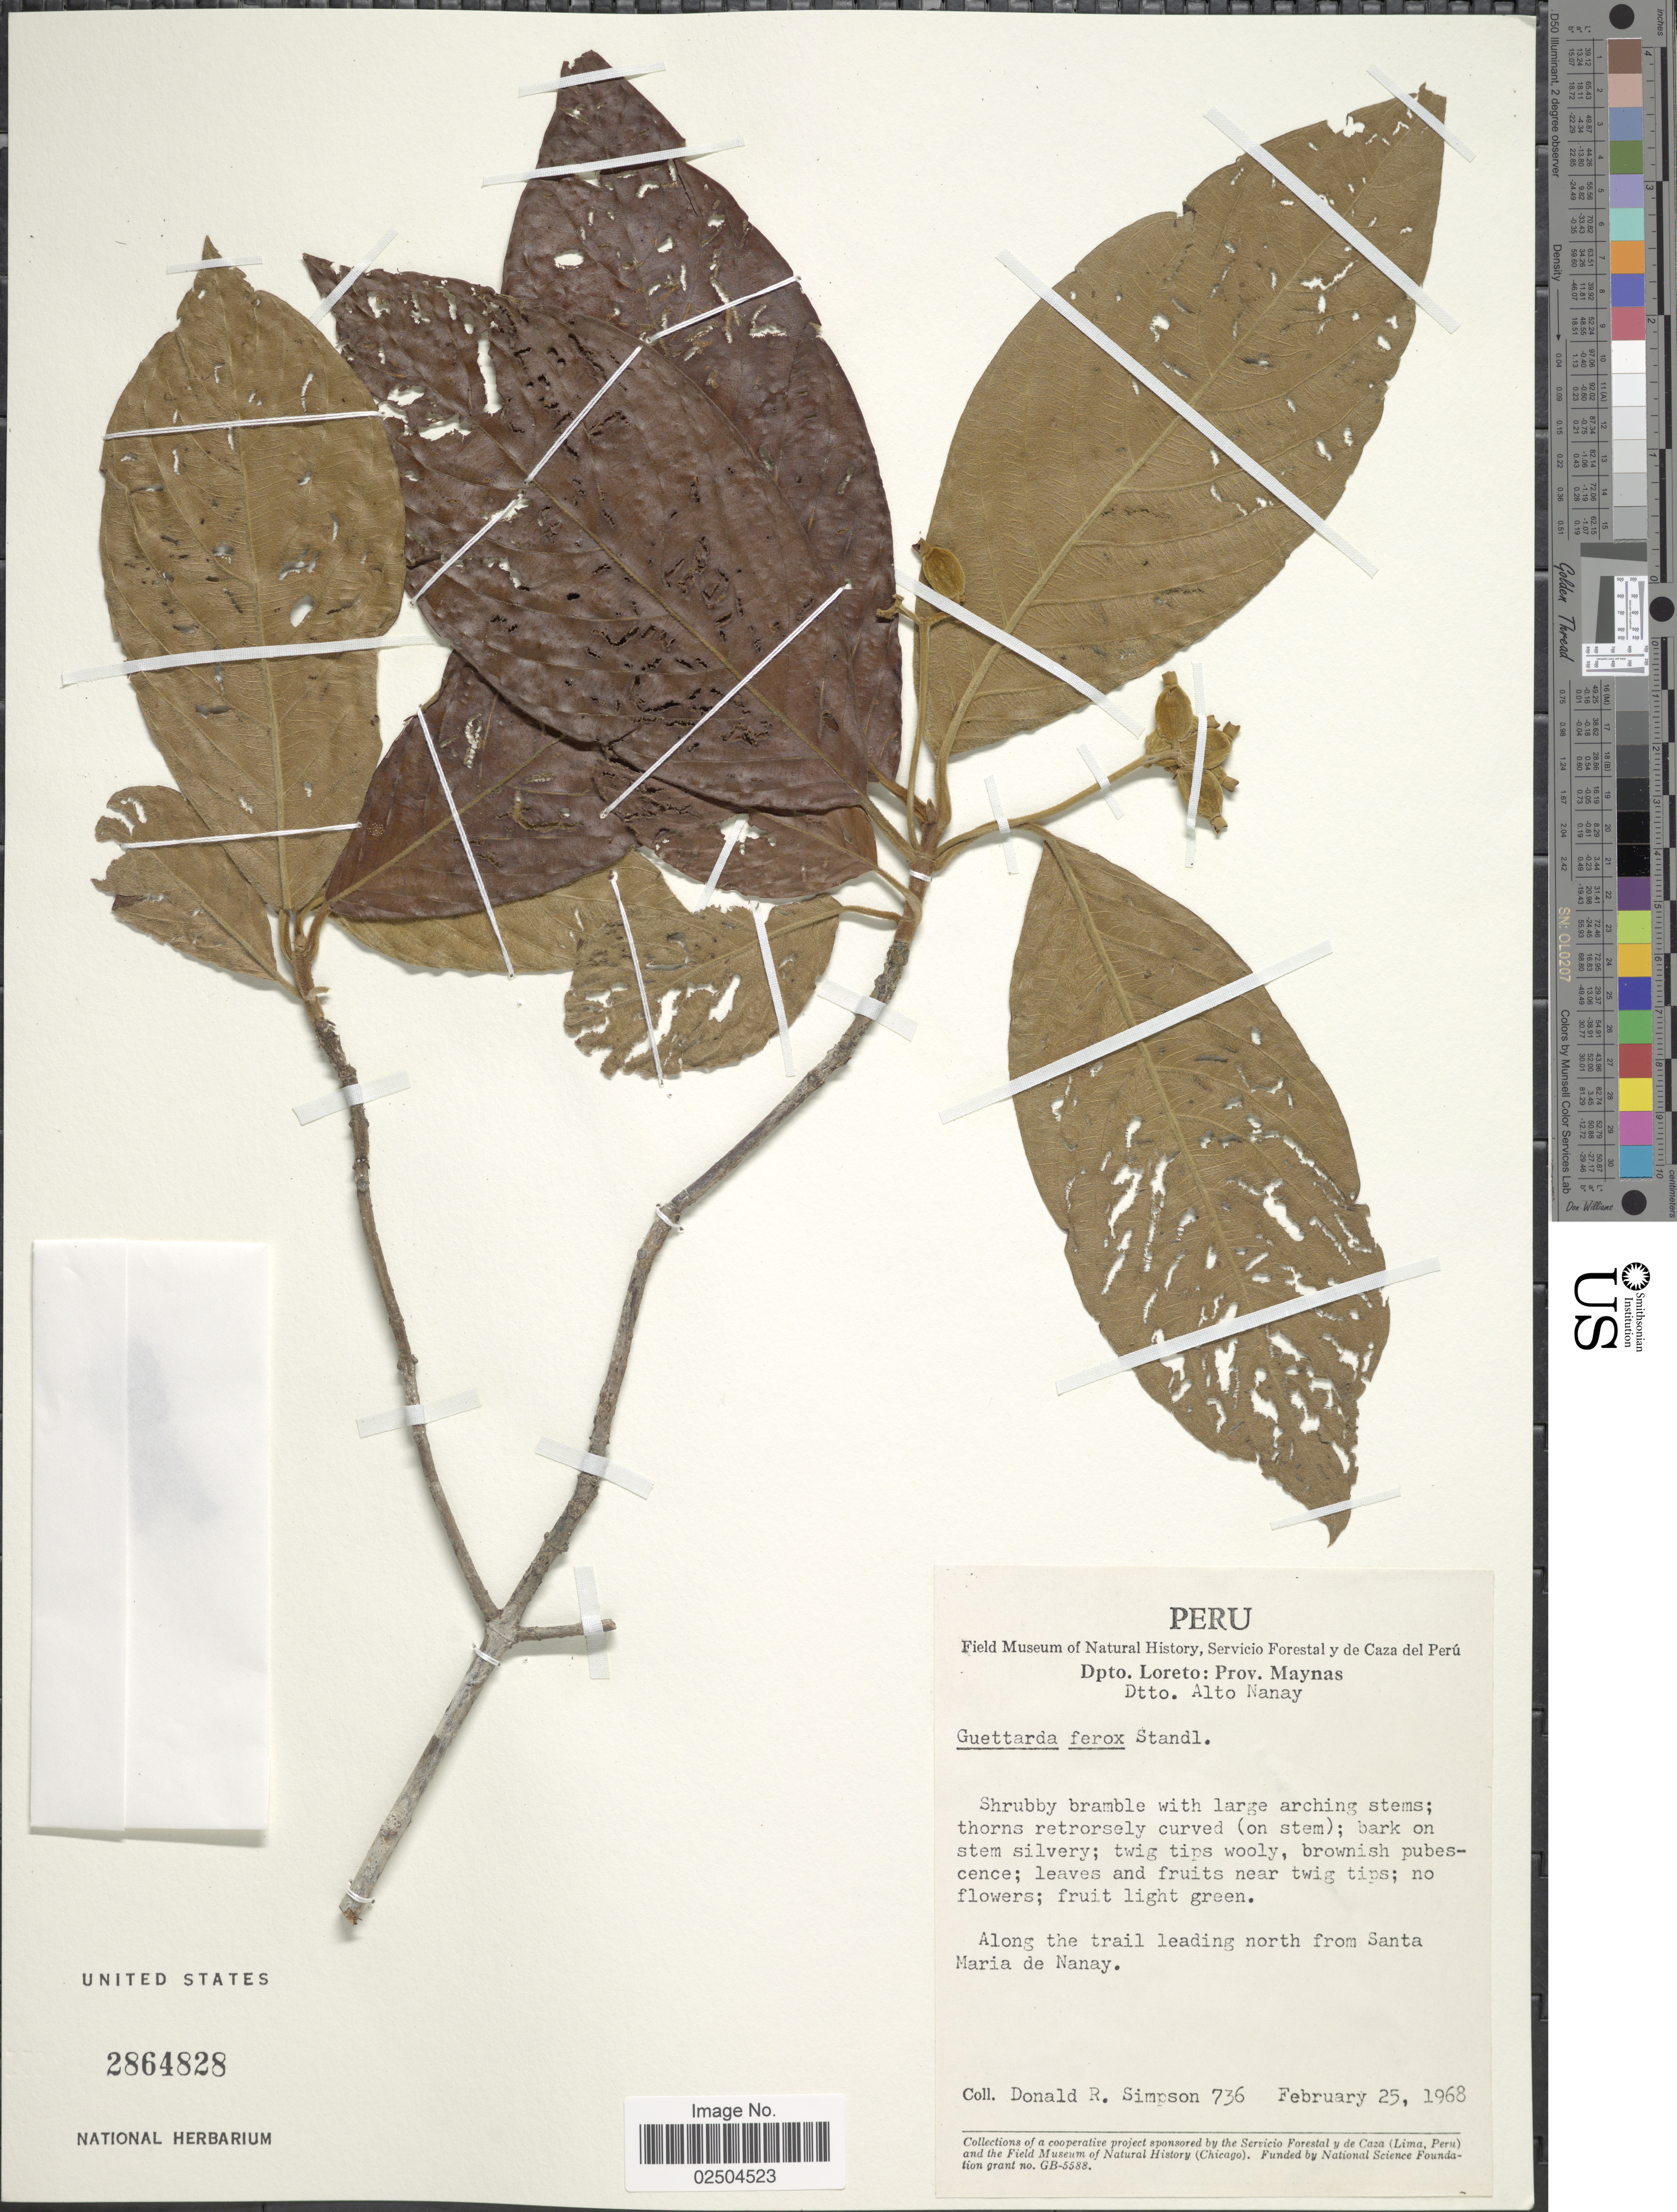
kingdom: Plantae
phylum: Tracheophyta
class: Magnoliopsida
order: Gentianales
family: Rubiaceae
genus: Guettarda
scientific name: Guettarda ferox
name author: Standl.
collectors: D. R. Simpson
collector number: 736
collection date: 1968-02-25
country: Peru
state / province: Loreto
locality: Dpto. Loreto, Prov. Maynas, Dtto. Alto Nanay, Along the trail leading north from Santa Maria de Nanay.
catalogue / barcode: US 2864828